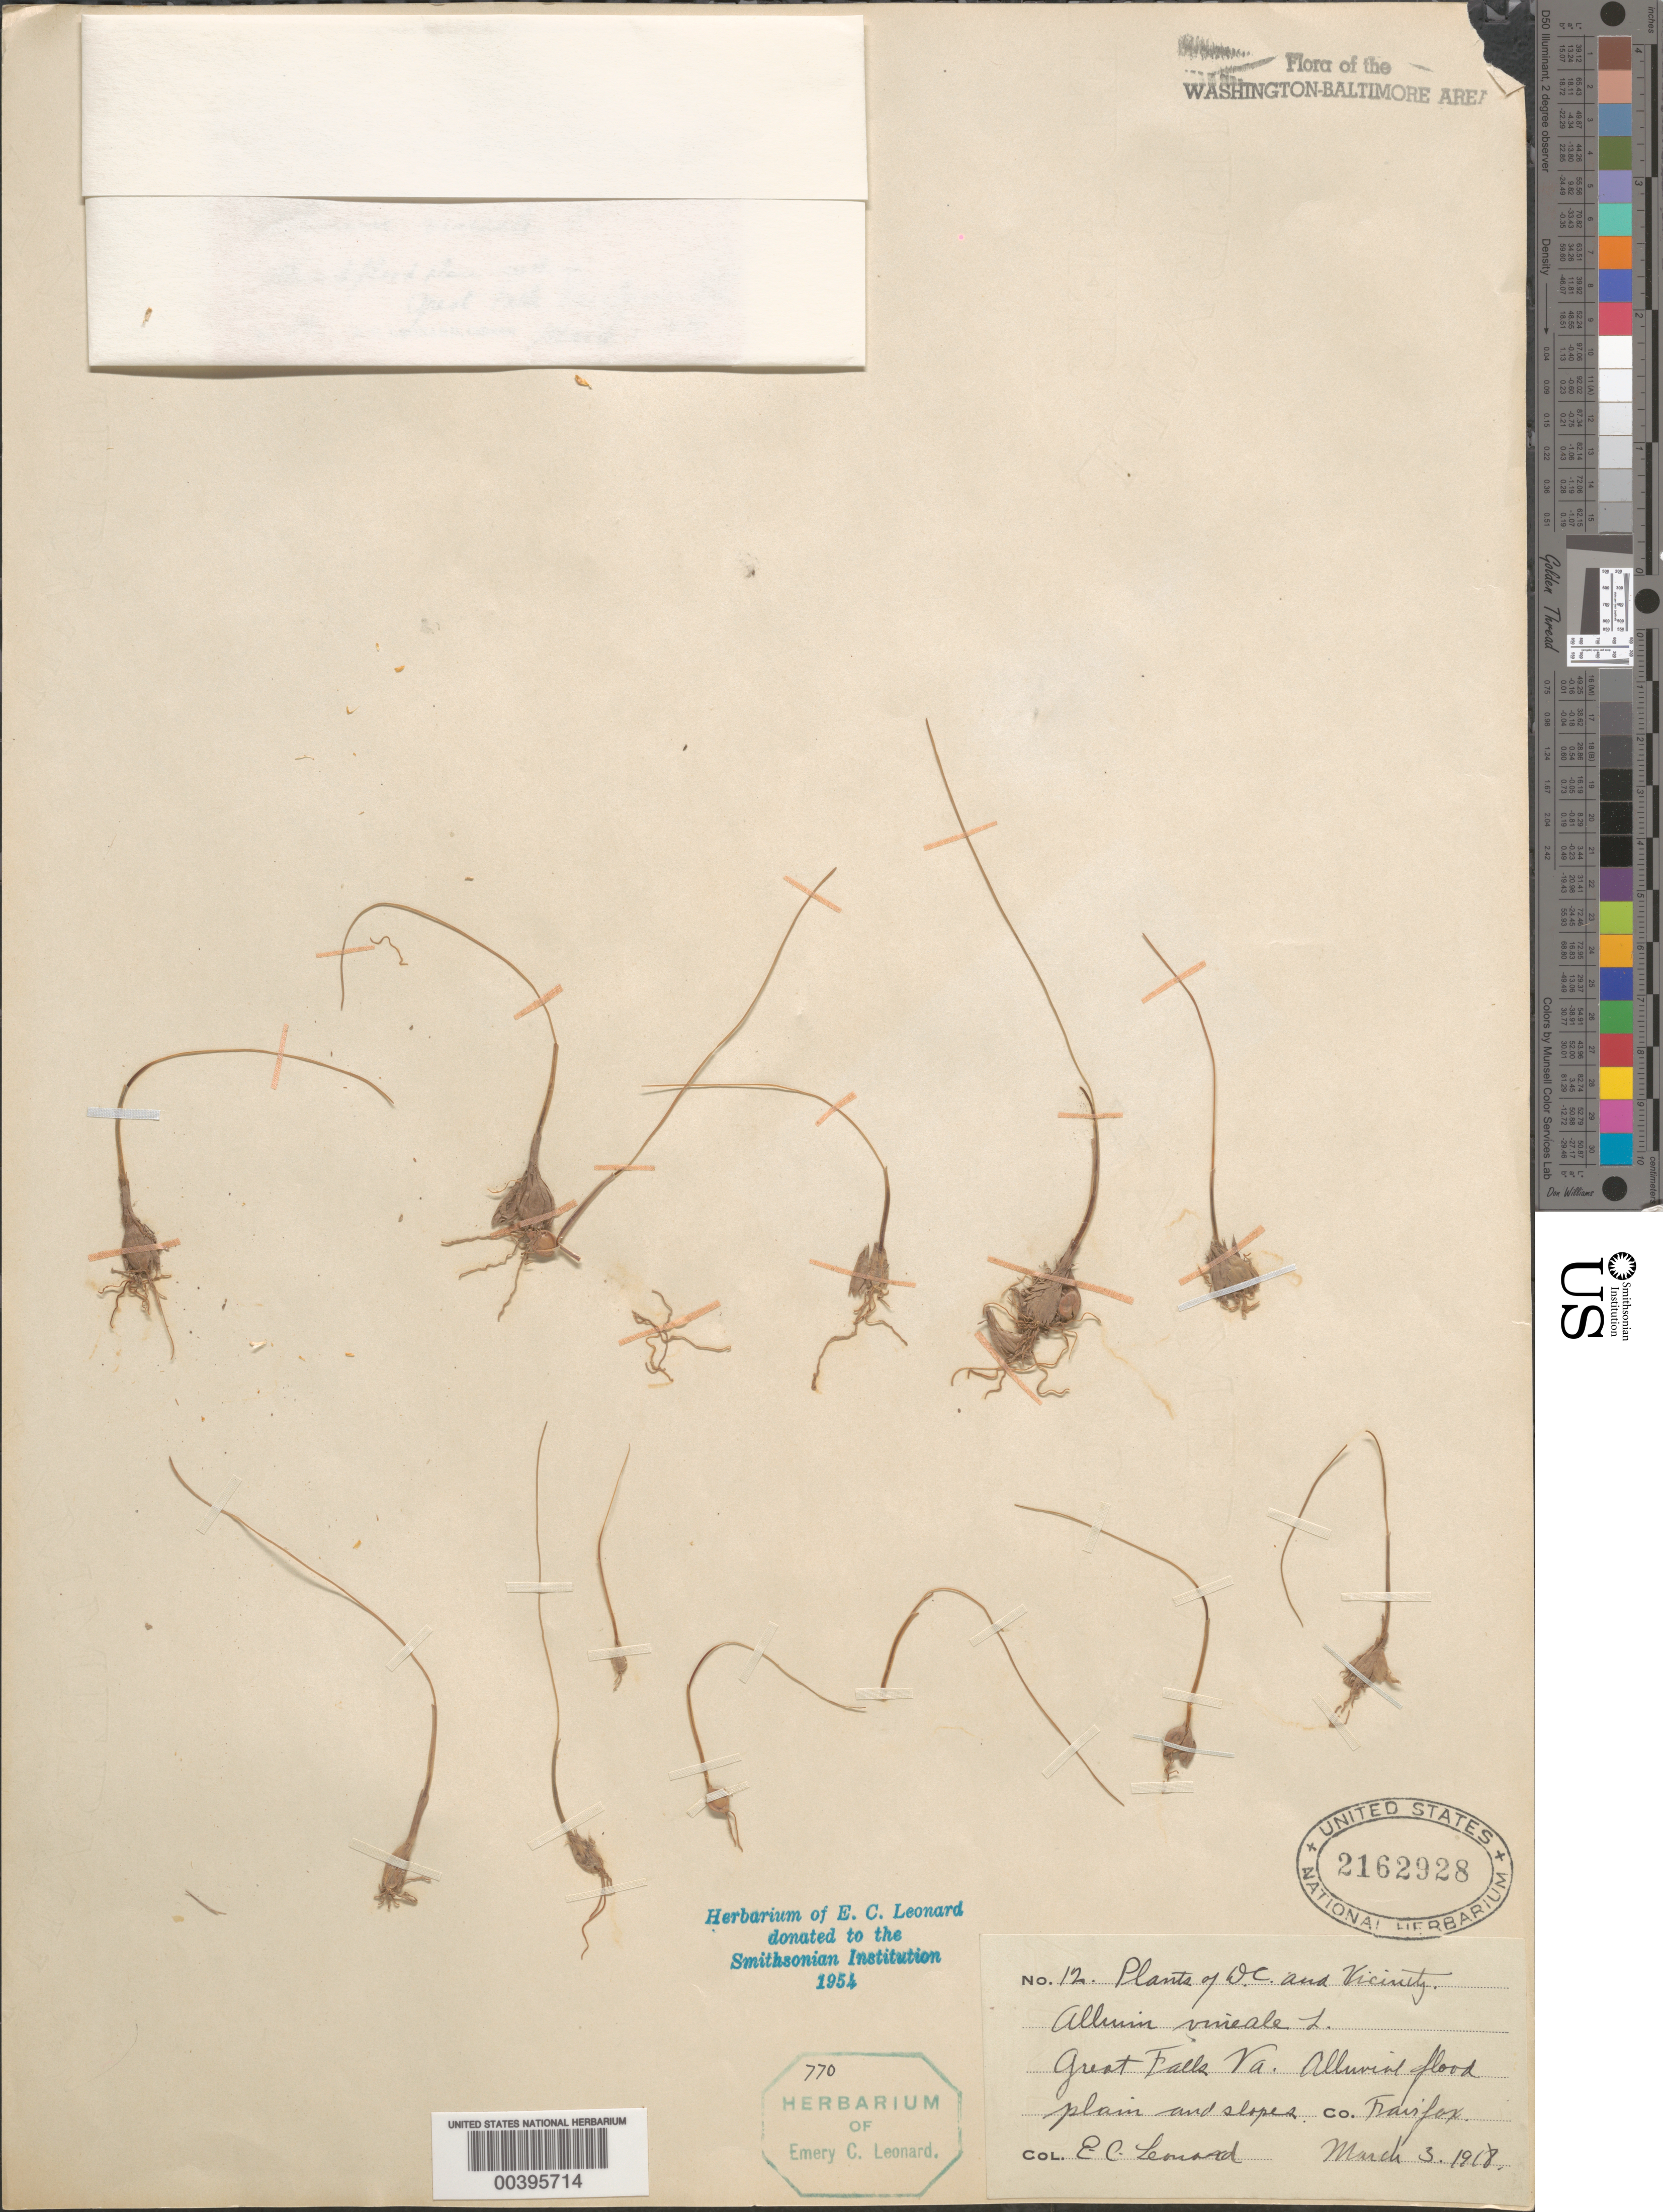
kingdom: Plantae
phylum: Tracheophyta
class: Liliopsida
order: Asparagales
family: Amaryllidaceae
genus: Allium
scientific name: Allium vineale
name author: L.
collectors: E. C. Leonard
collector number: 12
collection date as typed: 03 Mar 1918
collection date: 1918-03-03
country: United States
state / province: Virginia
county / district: Fairfax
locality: Great Falls C. and O. Canal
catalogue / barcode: US 2162928